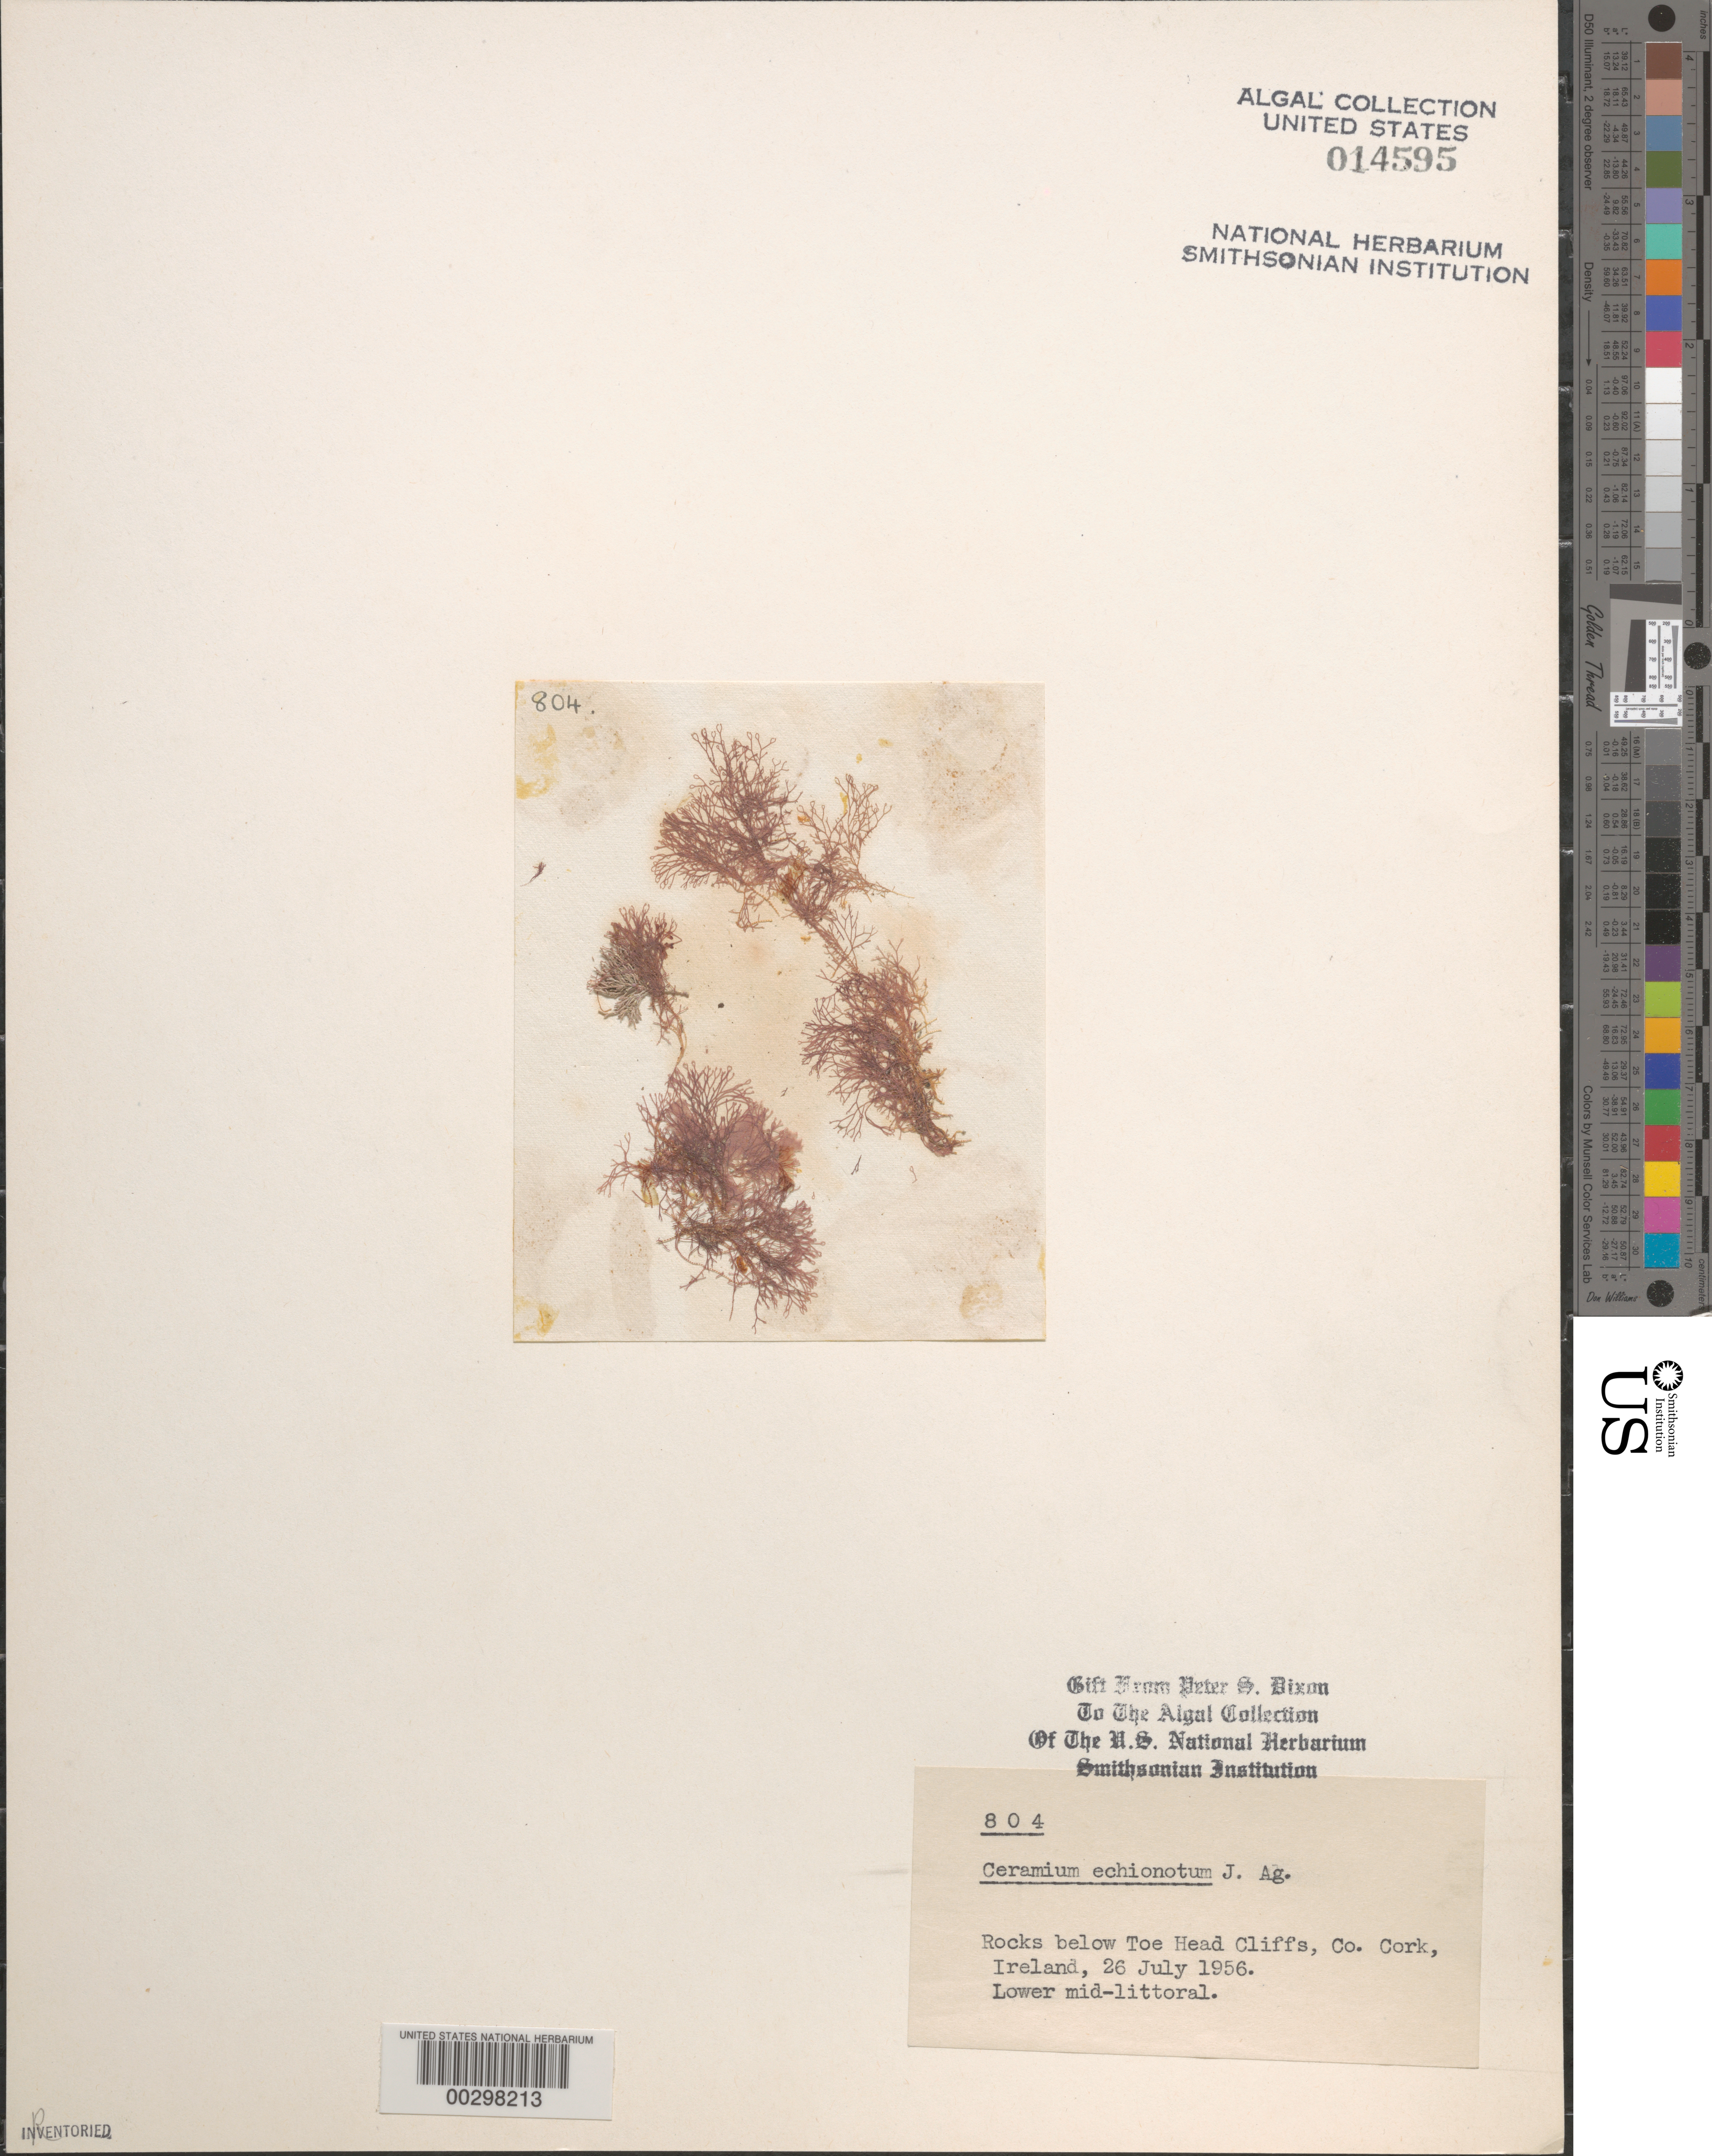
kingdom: Plantae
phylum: Rhodophyta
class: Florideophyceae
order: Ceramiales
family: Ceramiaceae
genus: Ceramium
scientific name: Ceramium echionotum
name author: J. Agardh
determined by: Dixon, P. S.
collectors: P. S. Dixon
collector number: PSD 804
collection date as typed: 26 Jul 1956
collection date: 1956-07-26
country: Ireland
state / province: Munster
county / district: Cork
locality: Below Toe Head Cliffs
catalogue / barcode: US 14595